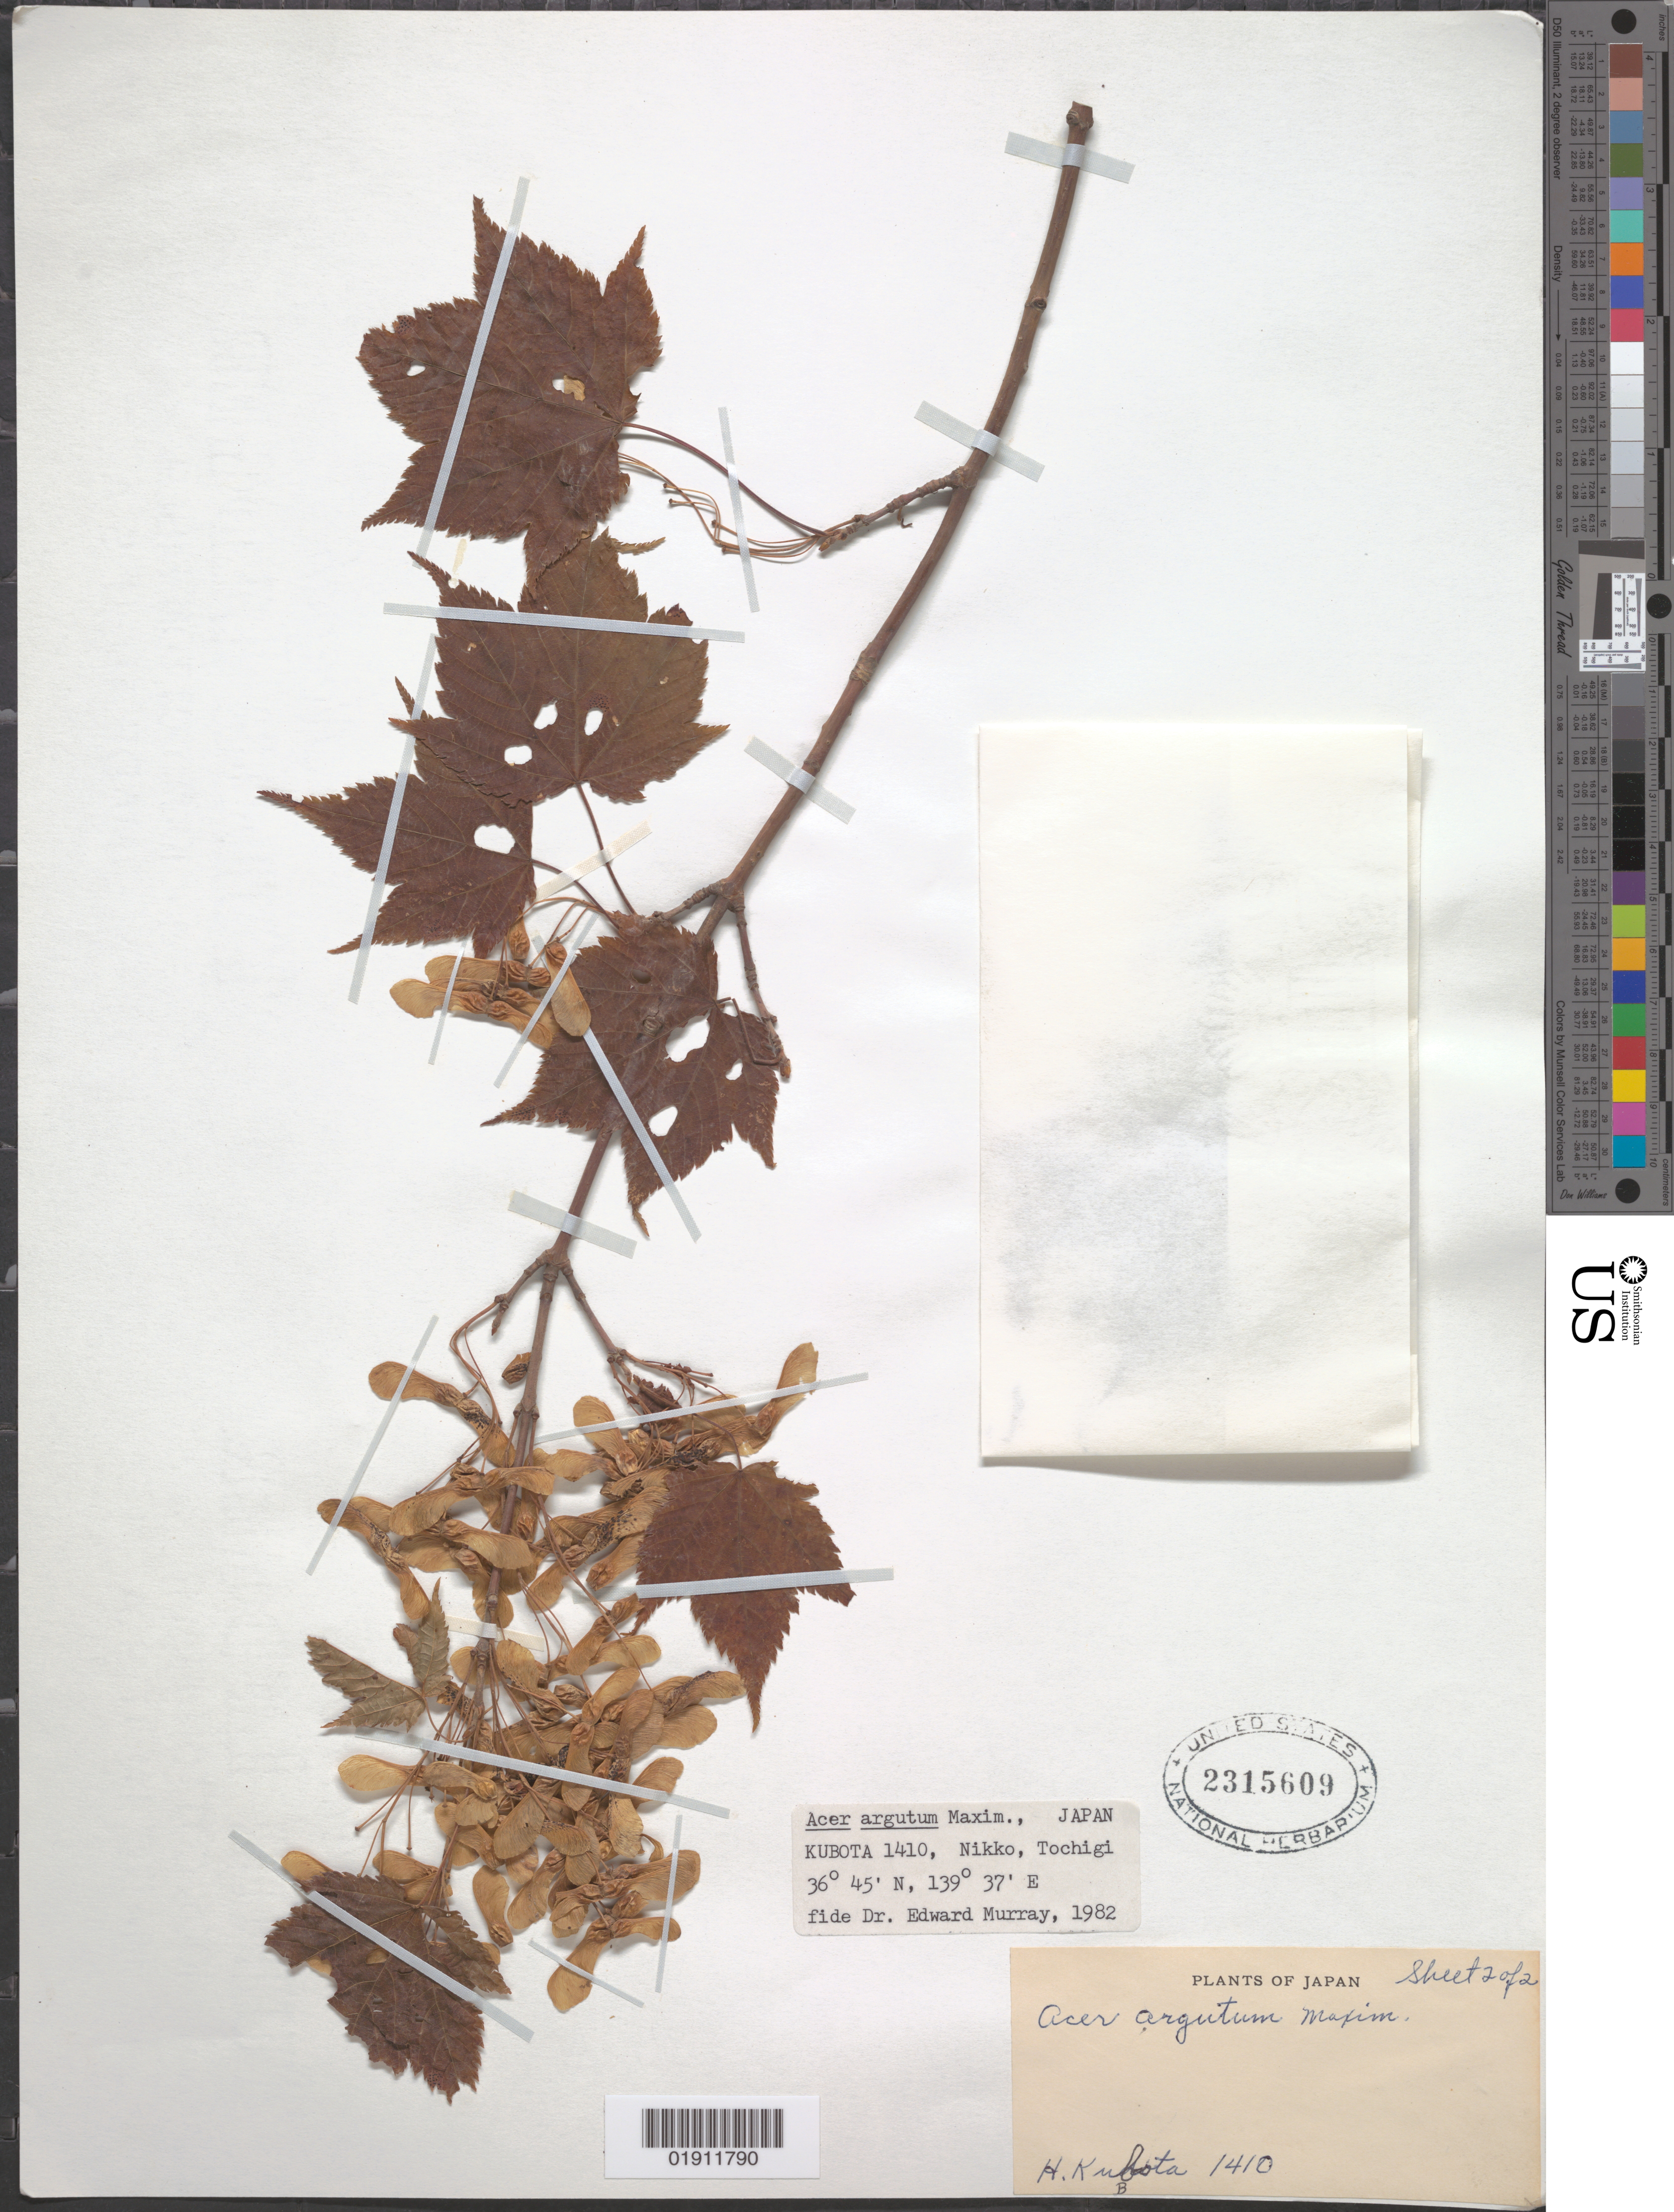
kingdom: Plantae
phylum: Tracheophyta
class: Magnoliopsida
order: Sapindales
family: Sapindaceae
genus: Acer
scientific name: Acer argutum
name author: Maxim.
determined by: Murray, Edward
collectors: H. Kubota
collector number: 1410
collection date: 1956-09-15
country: Japan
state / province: Totigi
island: Honshu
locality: Prov. Shimotsuke [Tochigi Prefecture], Umagaeshi in Nikko,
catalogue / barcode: US 2315609